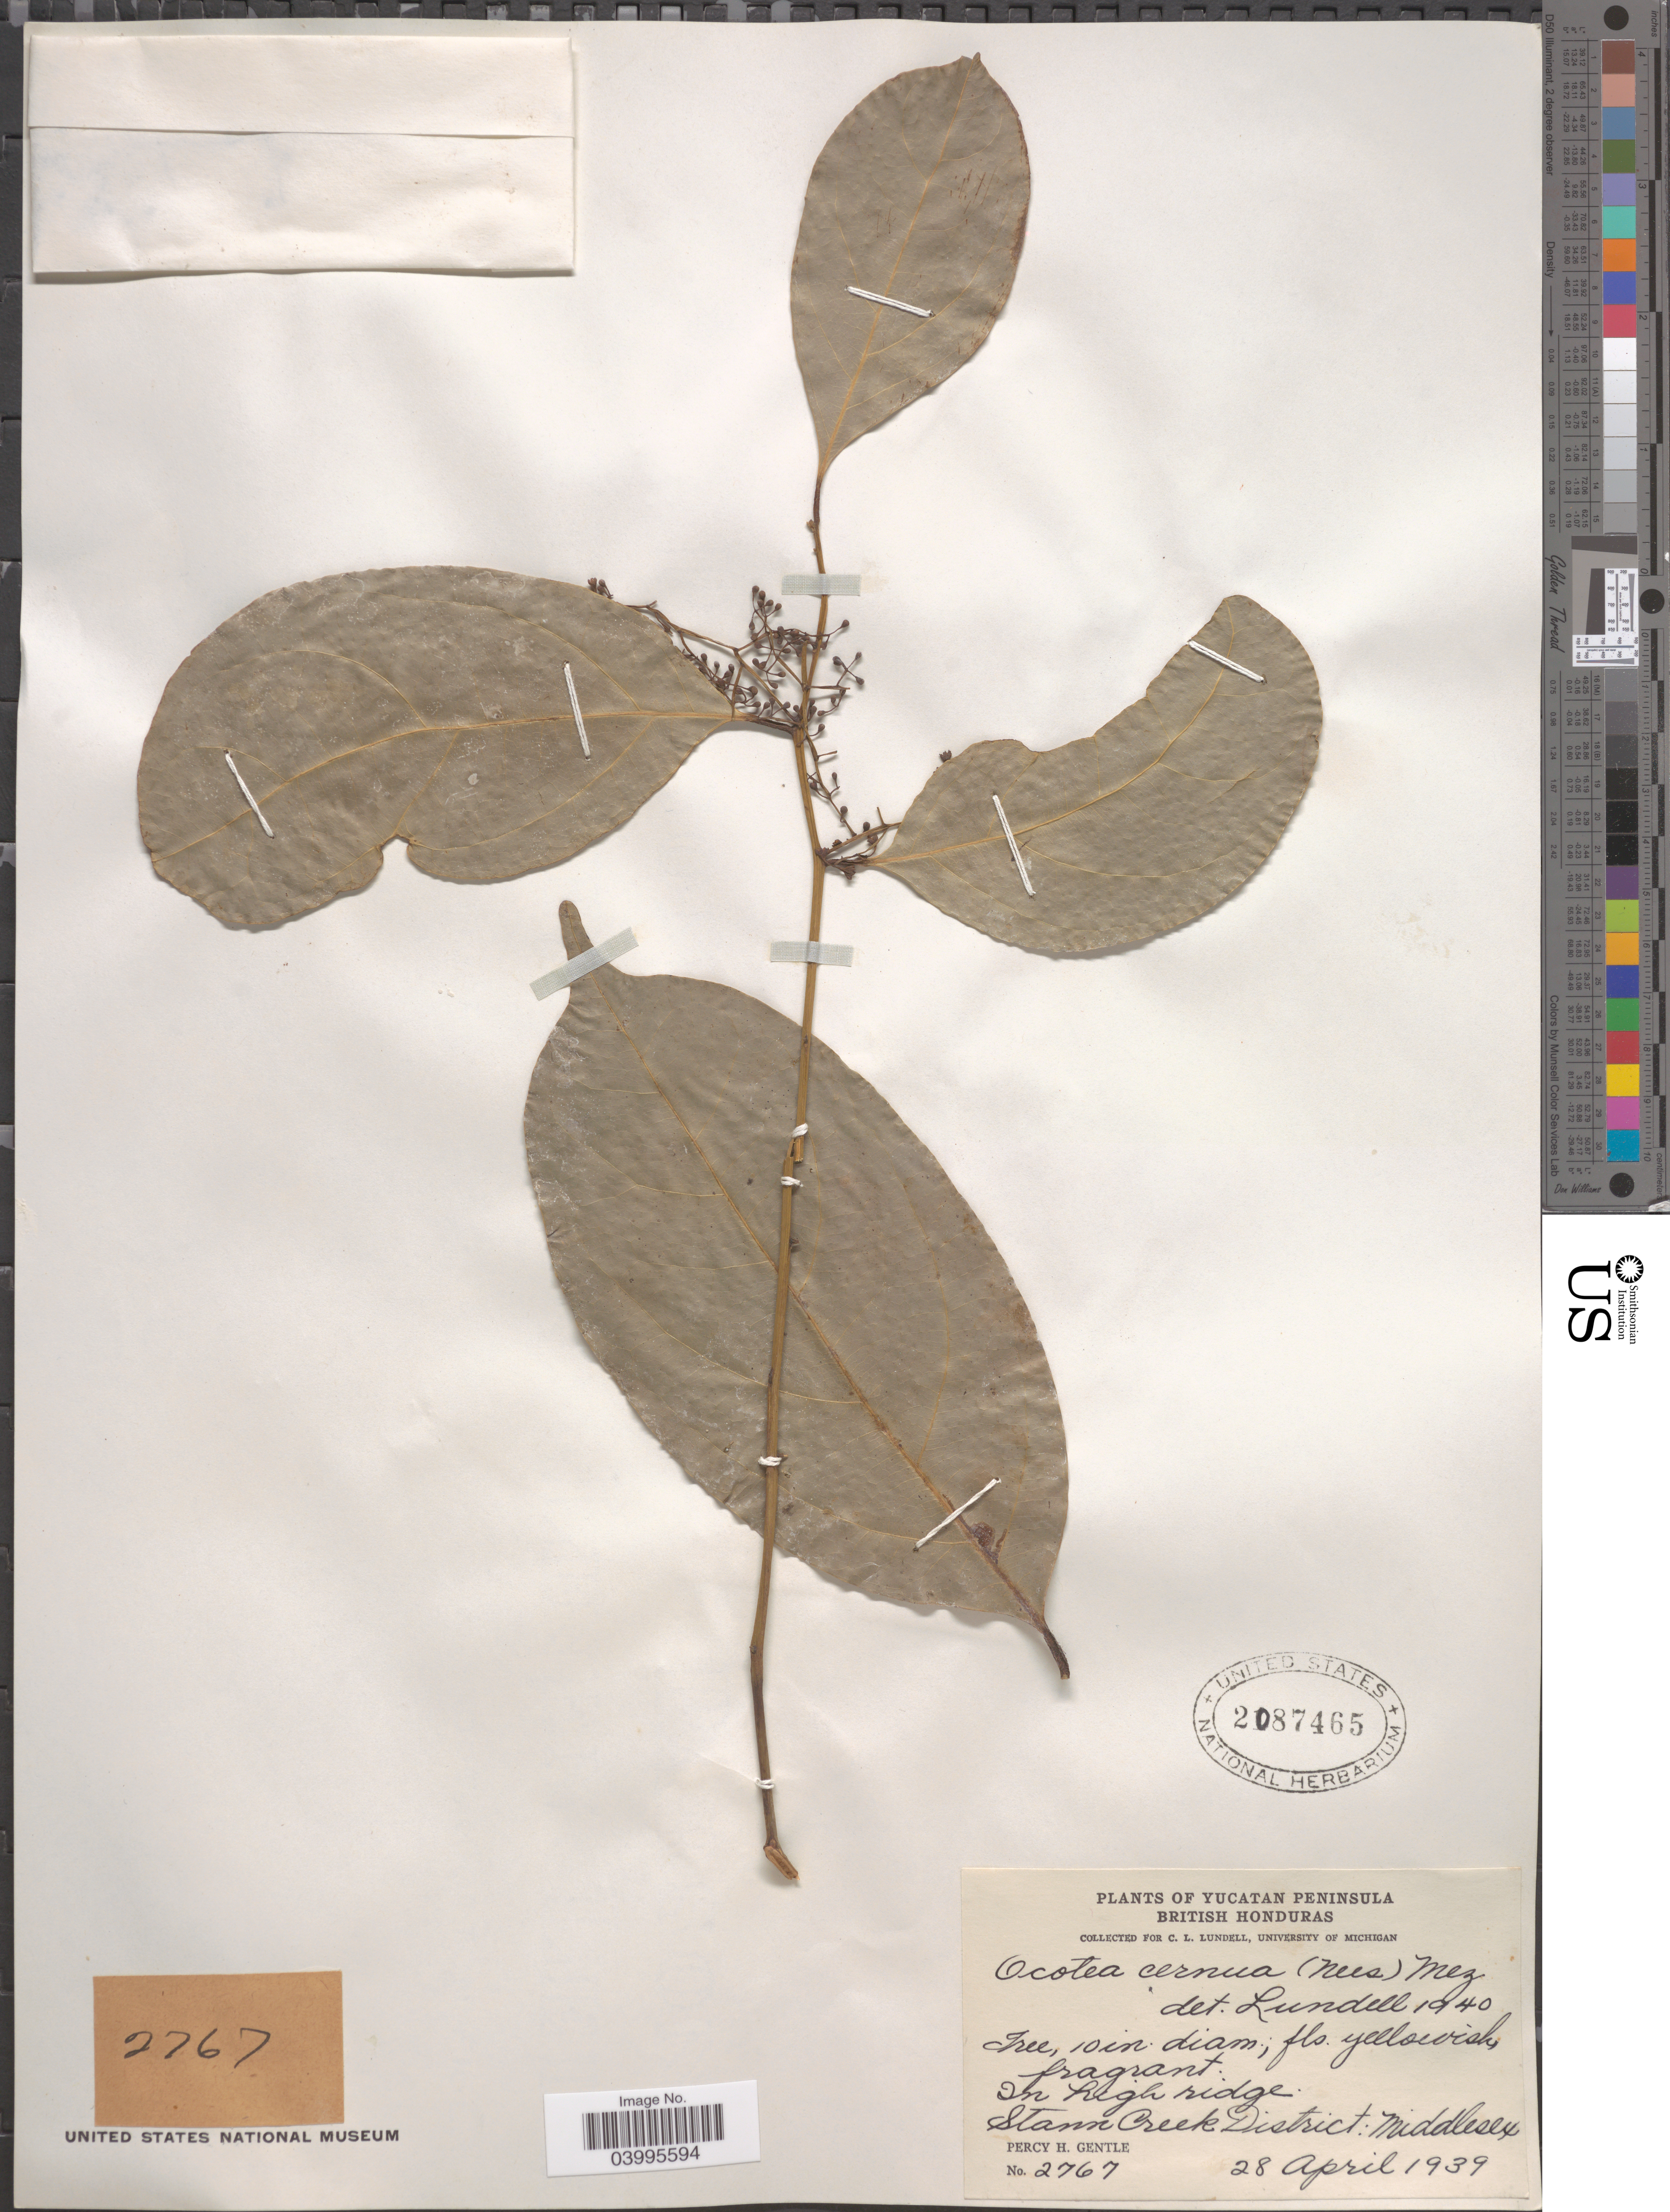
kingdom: Plantae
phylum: Tracheophyta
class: Magnoliopsida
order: Laurales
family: Lauraceae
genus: Ocotea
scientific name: Ocotea cernua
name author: (Nees) Mez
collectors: P. H. Gentle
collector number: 2767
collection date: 1939-04-28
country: Belize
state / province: Stann Creek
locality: Yucatan Peninsula. British Honduras. In high ridge, Stann Creek District: Middlesex.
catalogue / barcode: US 2087465